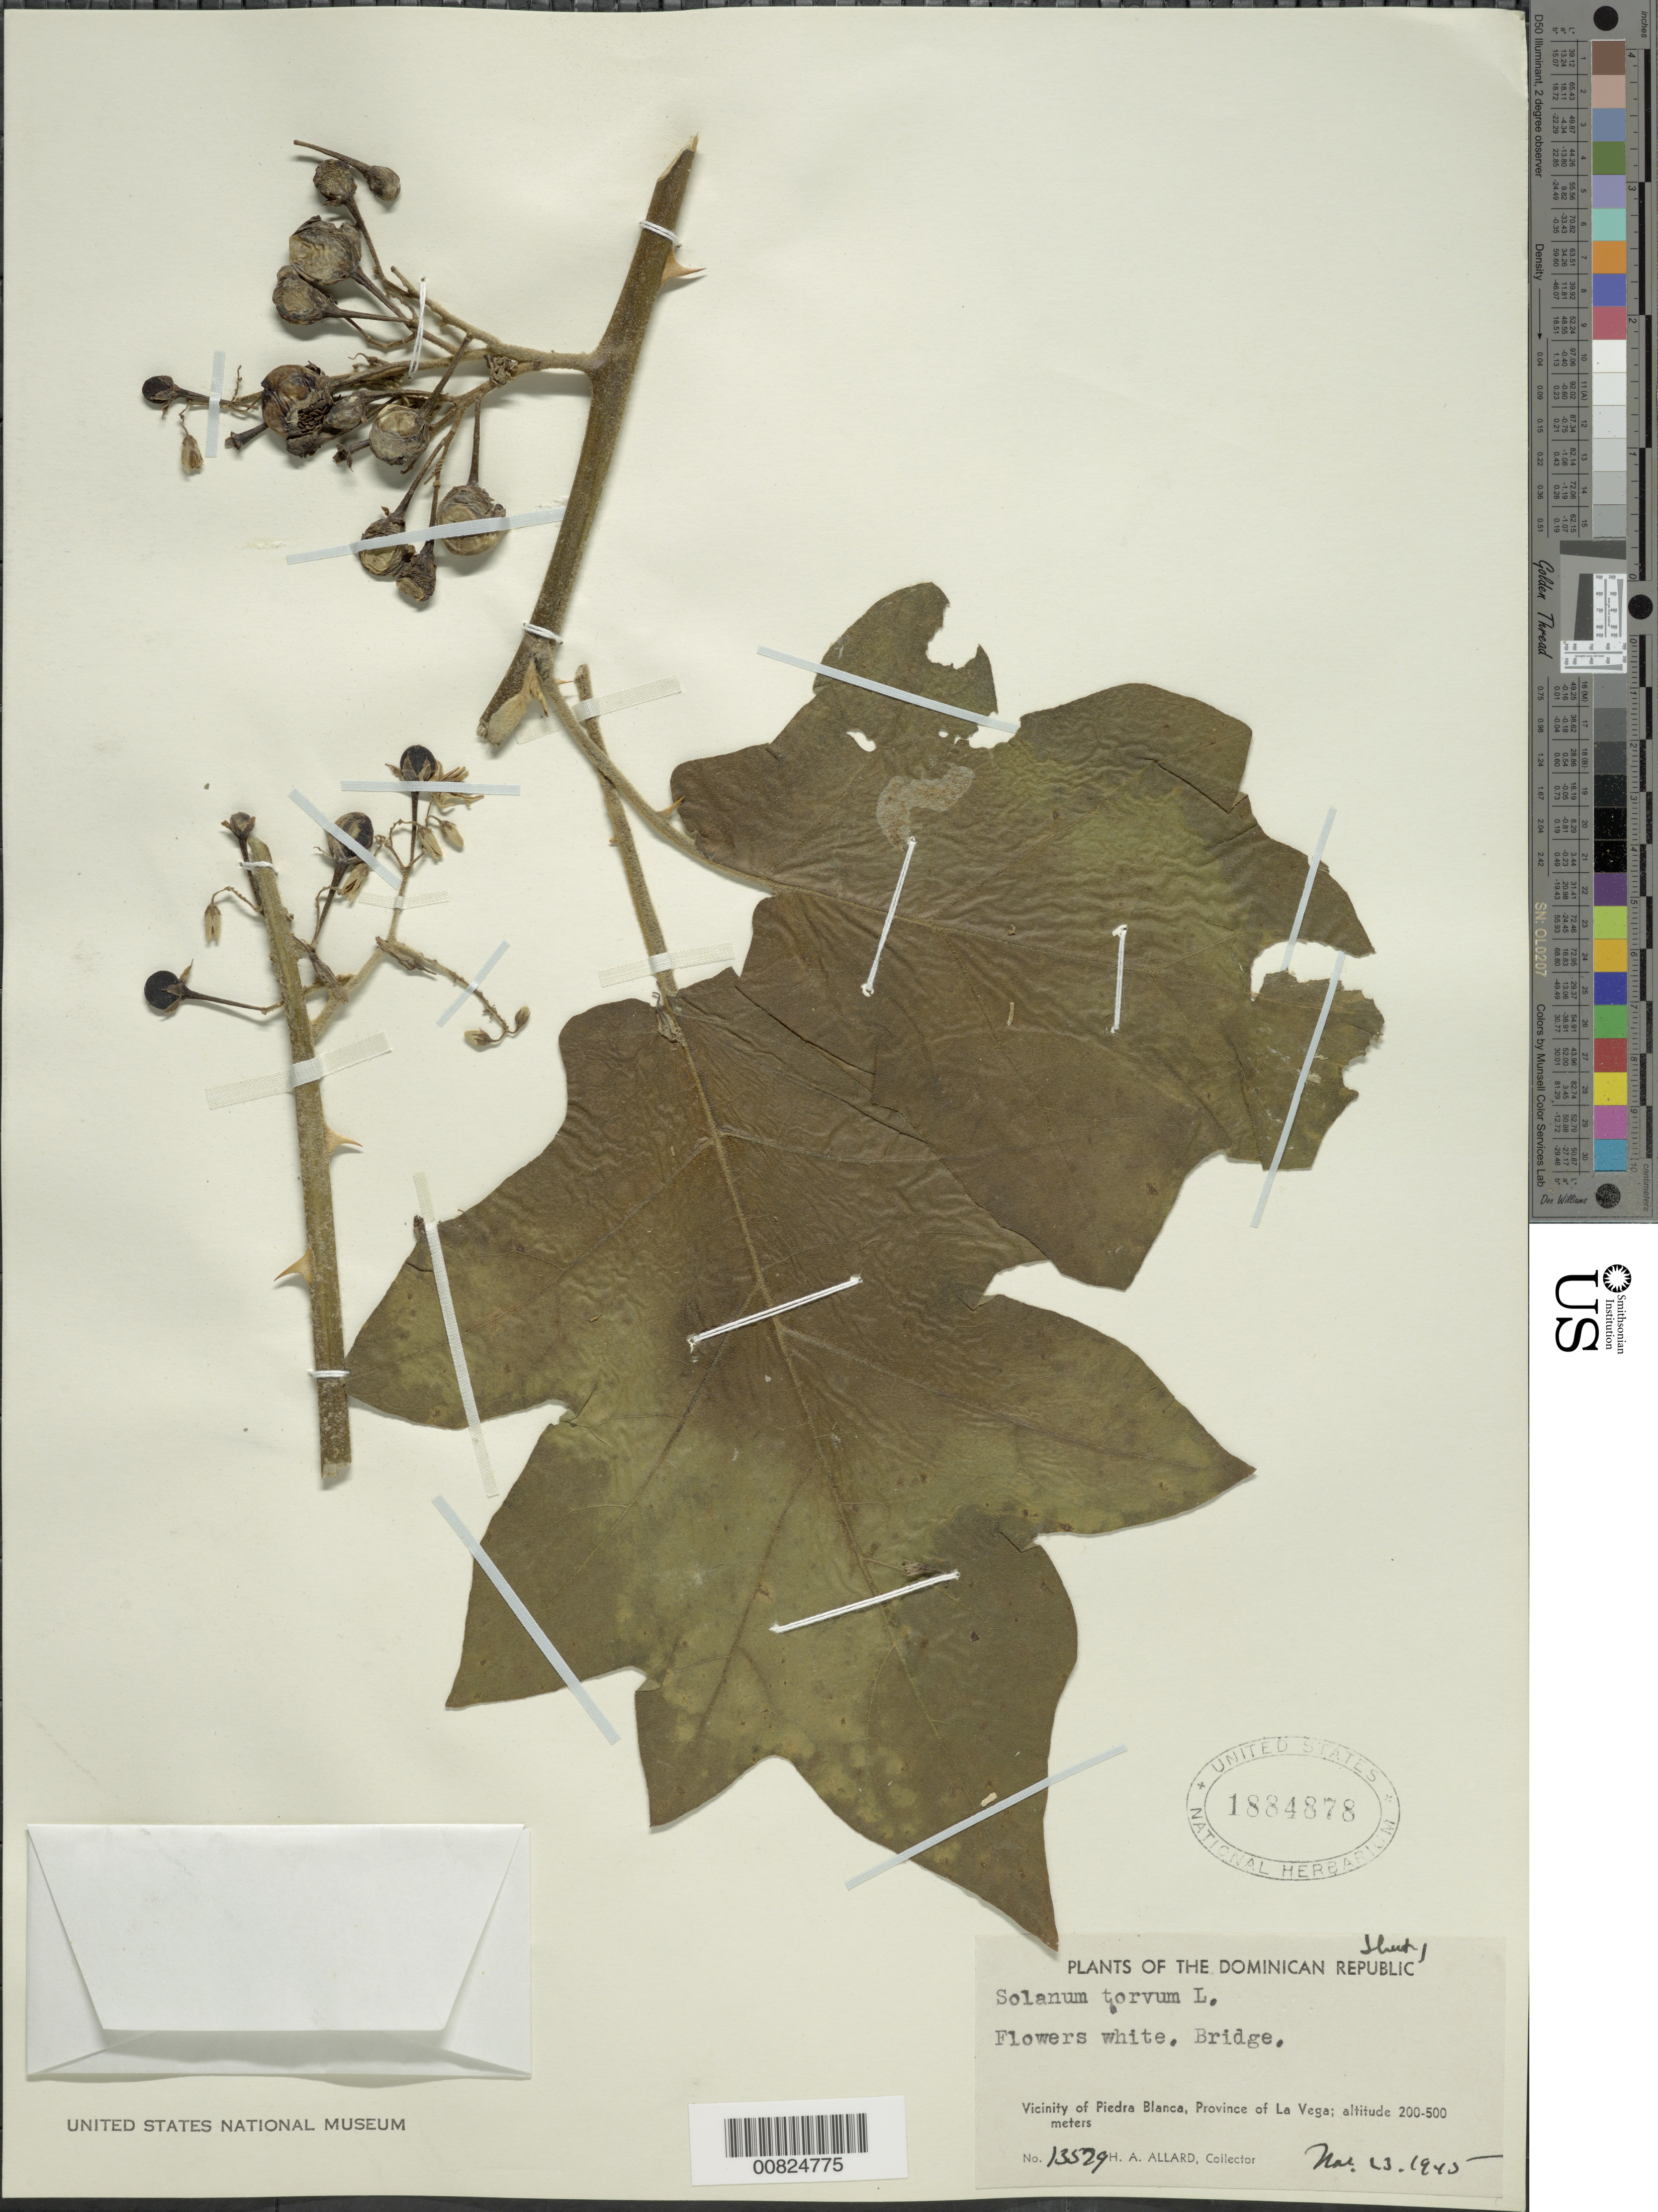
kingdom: Plantae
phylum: Tracheophyta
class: Magnoliopsida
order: Solanales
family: Solanaceae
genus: Solanum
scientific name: Solanum torvum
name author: Sw.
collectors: H. A. Allard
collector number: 13529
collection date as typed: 23 Nov 1945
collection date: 1945-11-23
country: Dominican Republic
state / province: La Vega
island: Hispaniola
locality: Vicinity of Piedra Blanca, along a bridge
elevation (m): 200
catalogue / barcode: US 1884878